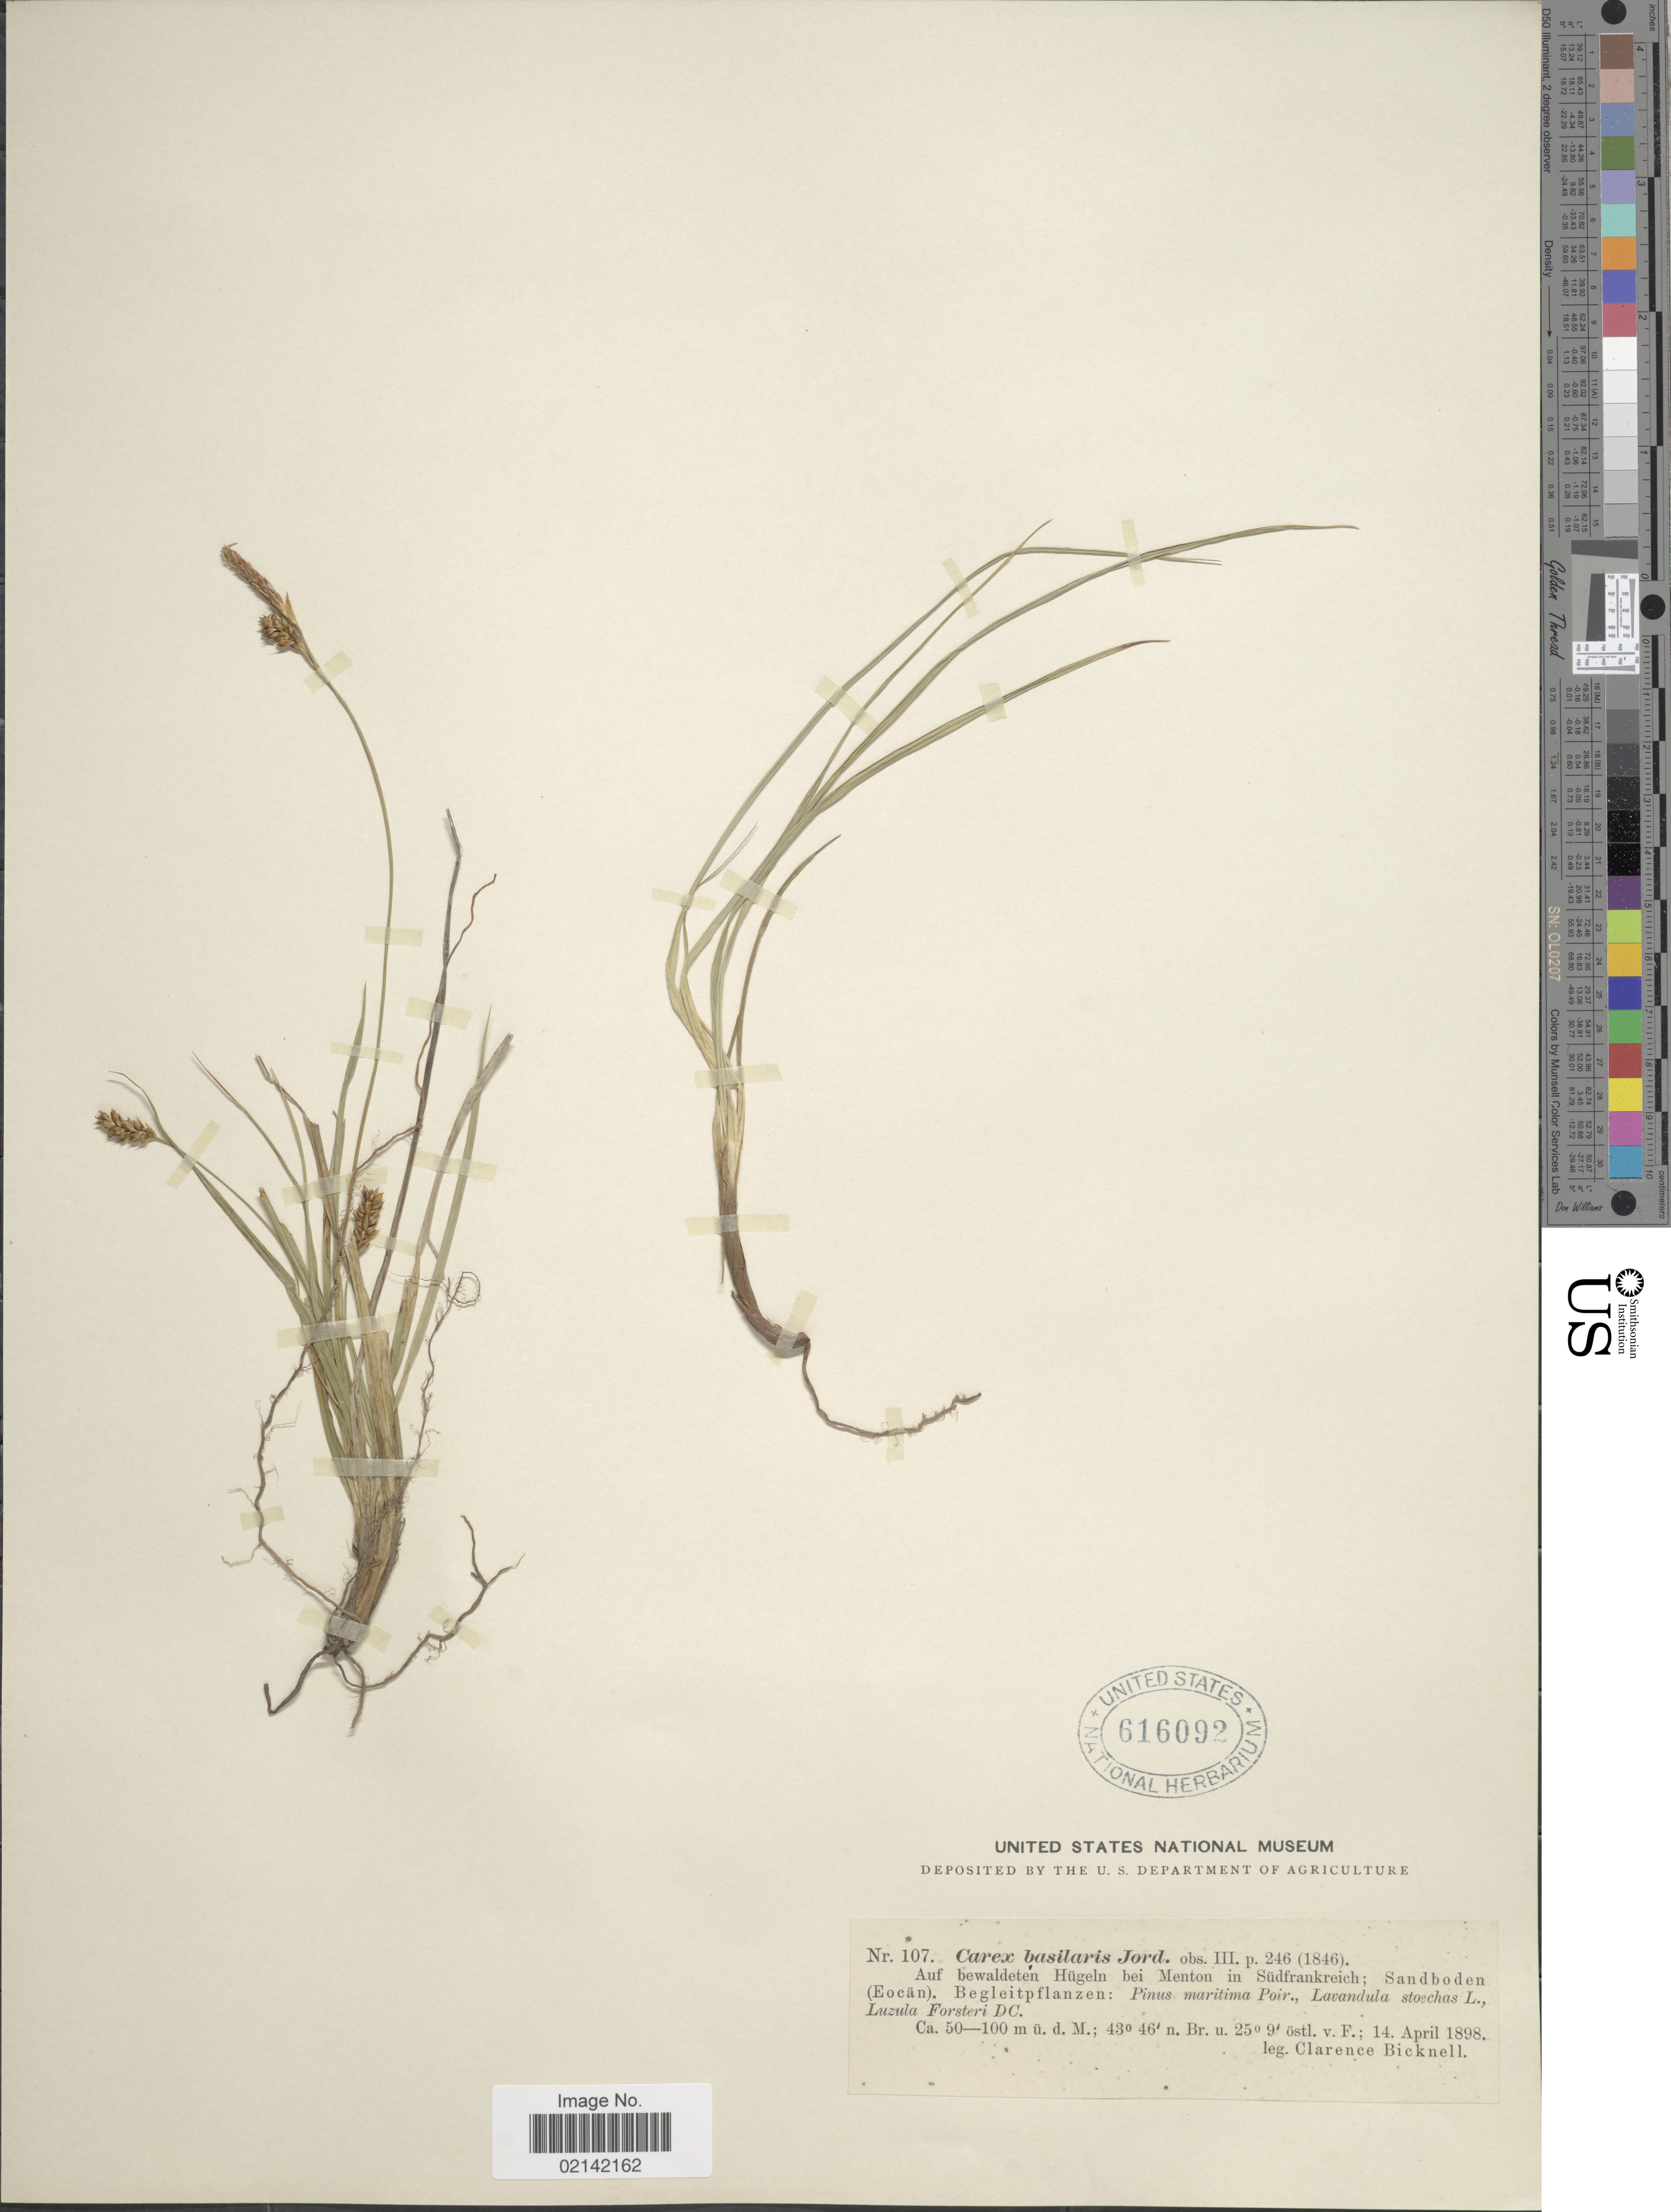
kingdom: Plantae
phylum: Tracheophyta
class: Liliopsida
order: Poales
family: Cyperaceae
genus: Carex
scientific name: Carex depressa subsp. basiliaris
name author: (Jord.) Cif. & Giacom.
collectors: C. Bicknell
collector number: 107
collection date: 1898-04-14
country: France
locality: Auf bewaldeten Hugeln bei Menton in Sudfrankreich, Sandboden (Eocan) Begleitpflanzen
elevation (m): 50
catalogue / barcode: US 616092